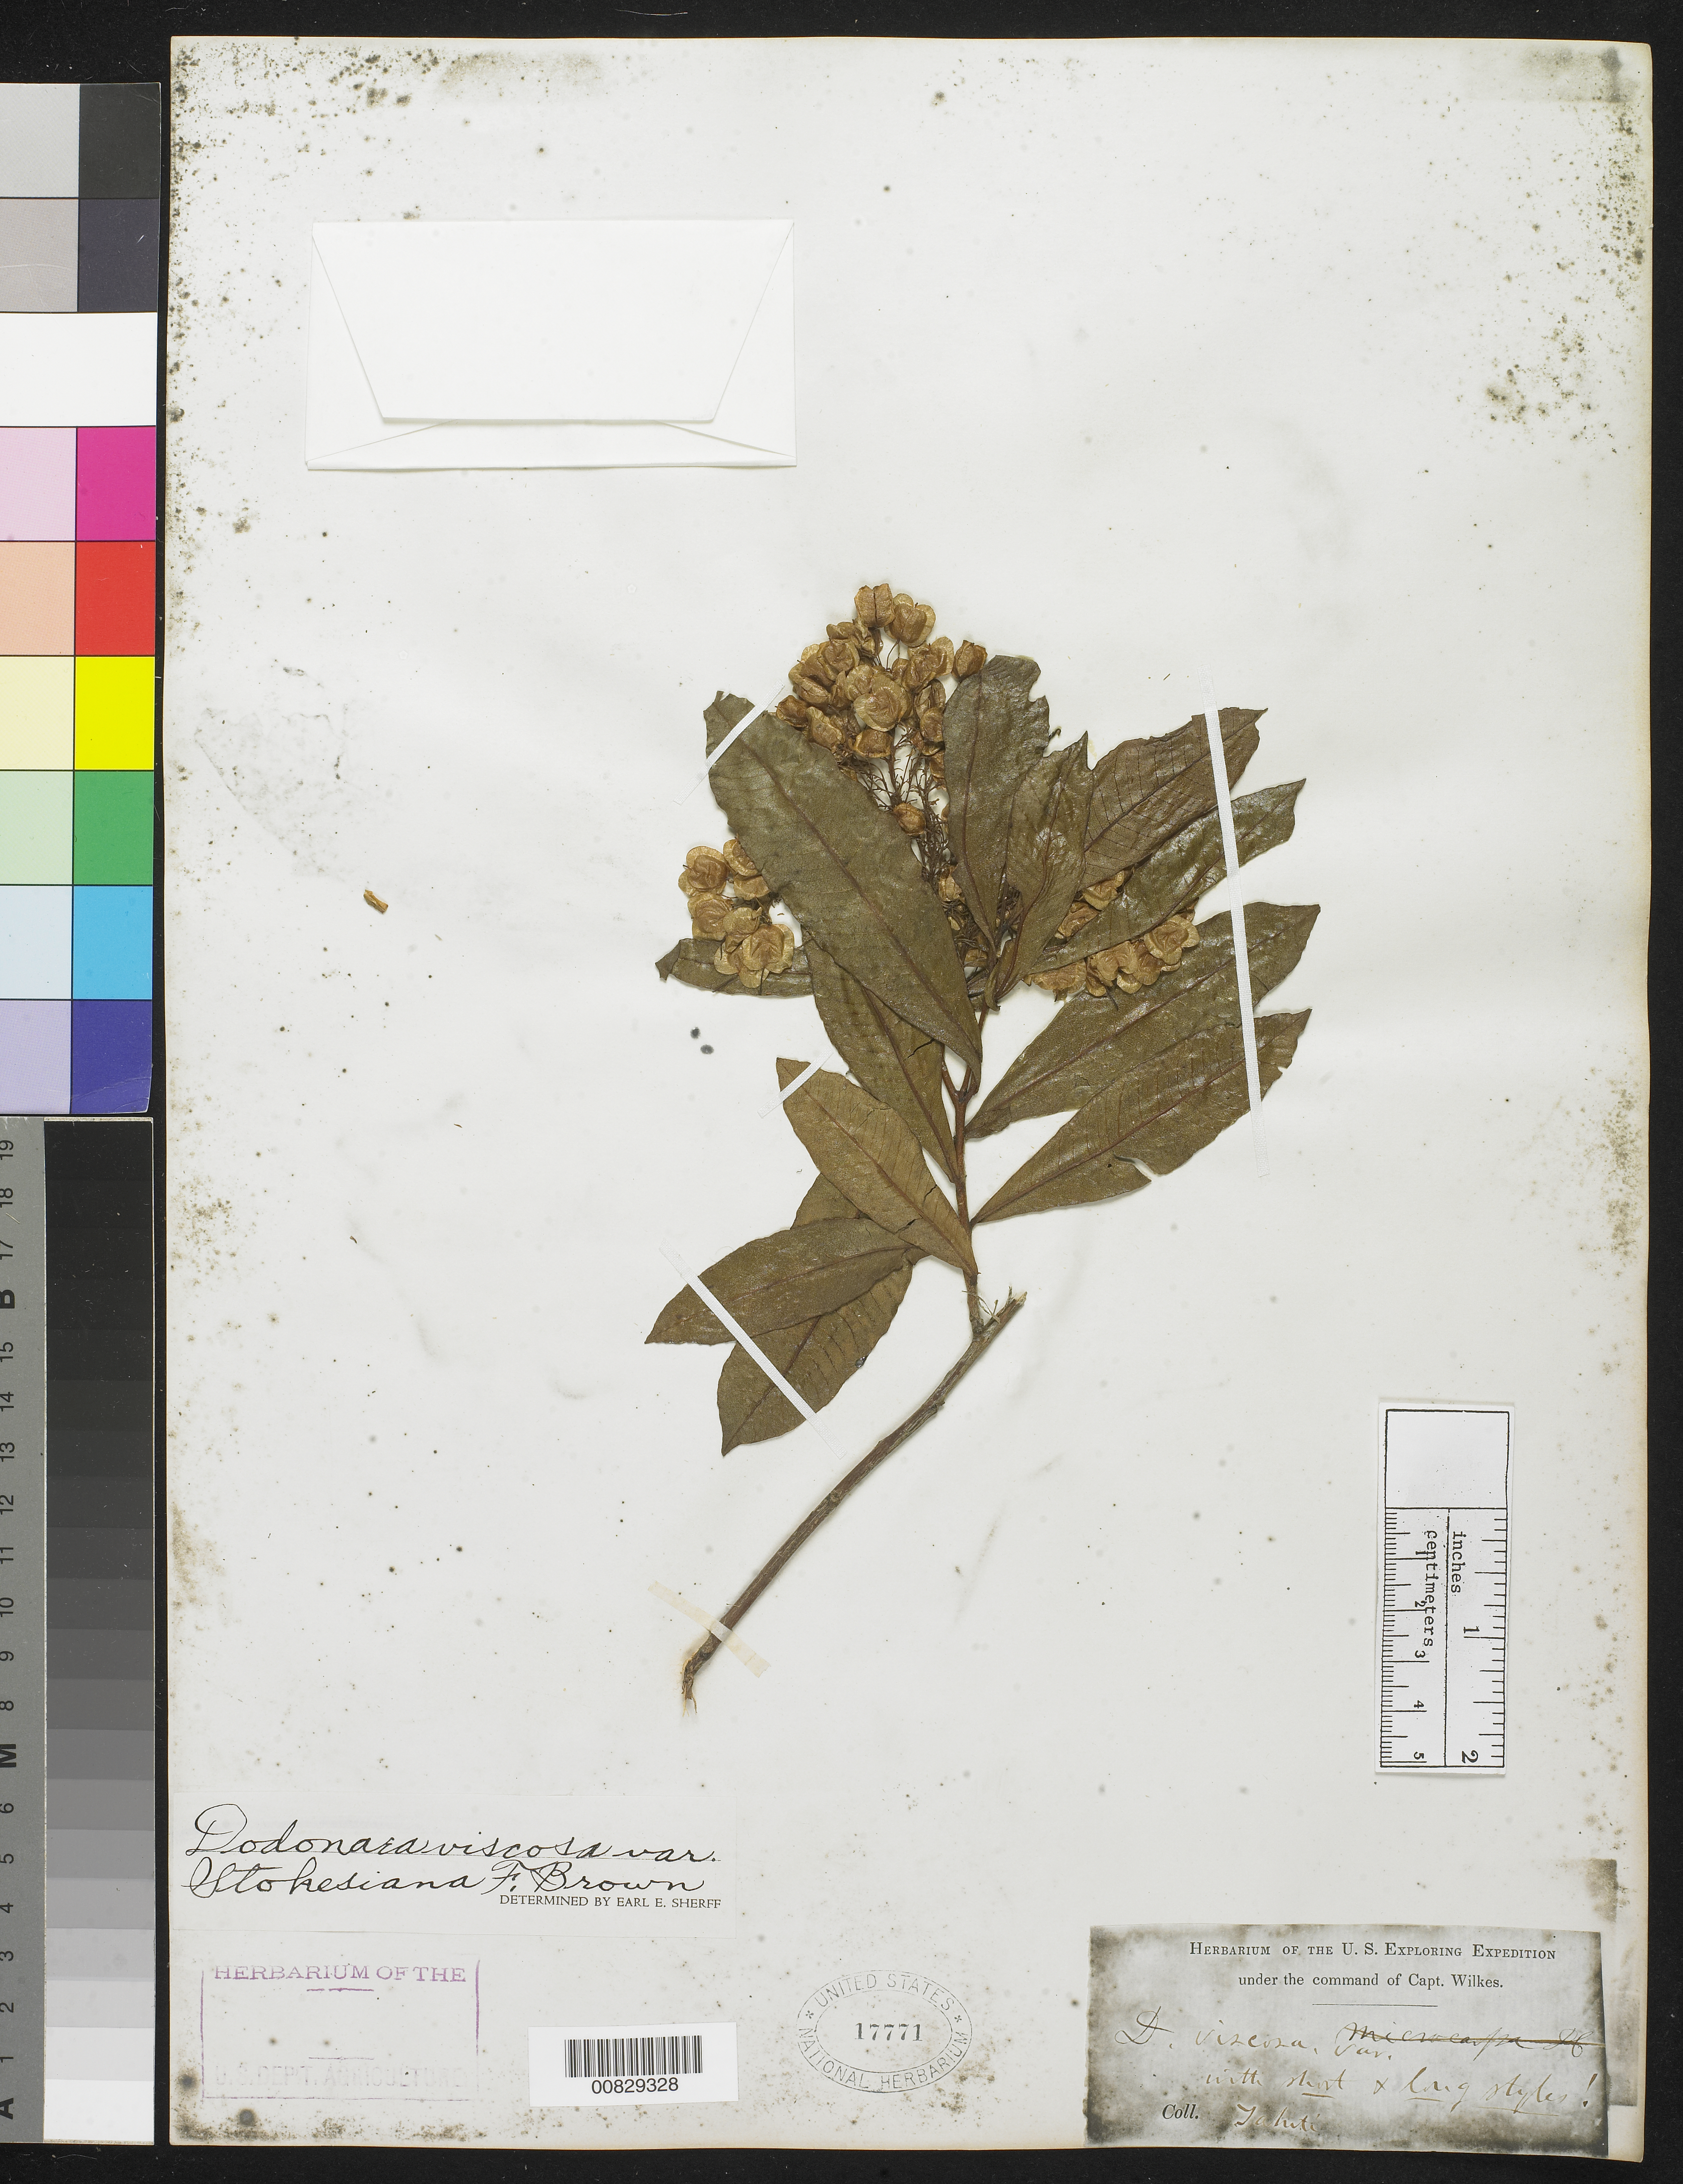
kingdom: Plantae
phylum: Tracheophyta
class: Magnoliopsida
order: Sapindales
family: Sapindaceae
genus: Dodonaea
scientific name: Dodonaea viscosa var. stokesiana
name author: F. Br.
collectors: Wilkes Explor. Exped.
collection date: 1838/1842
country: French Polynesia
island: Tahiti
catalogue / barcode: US 17771